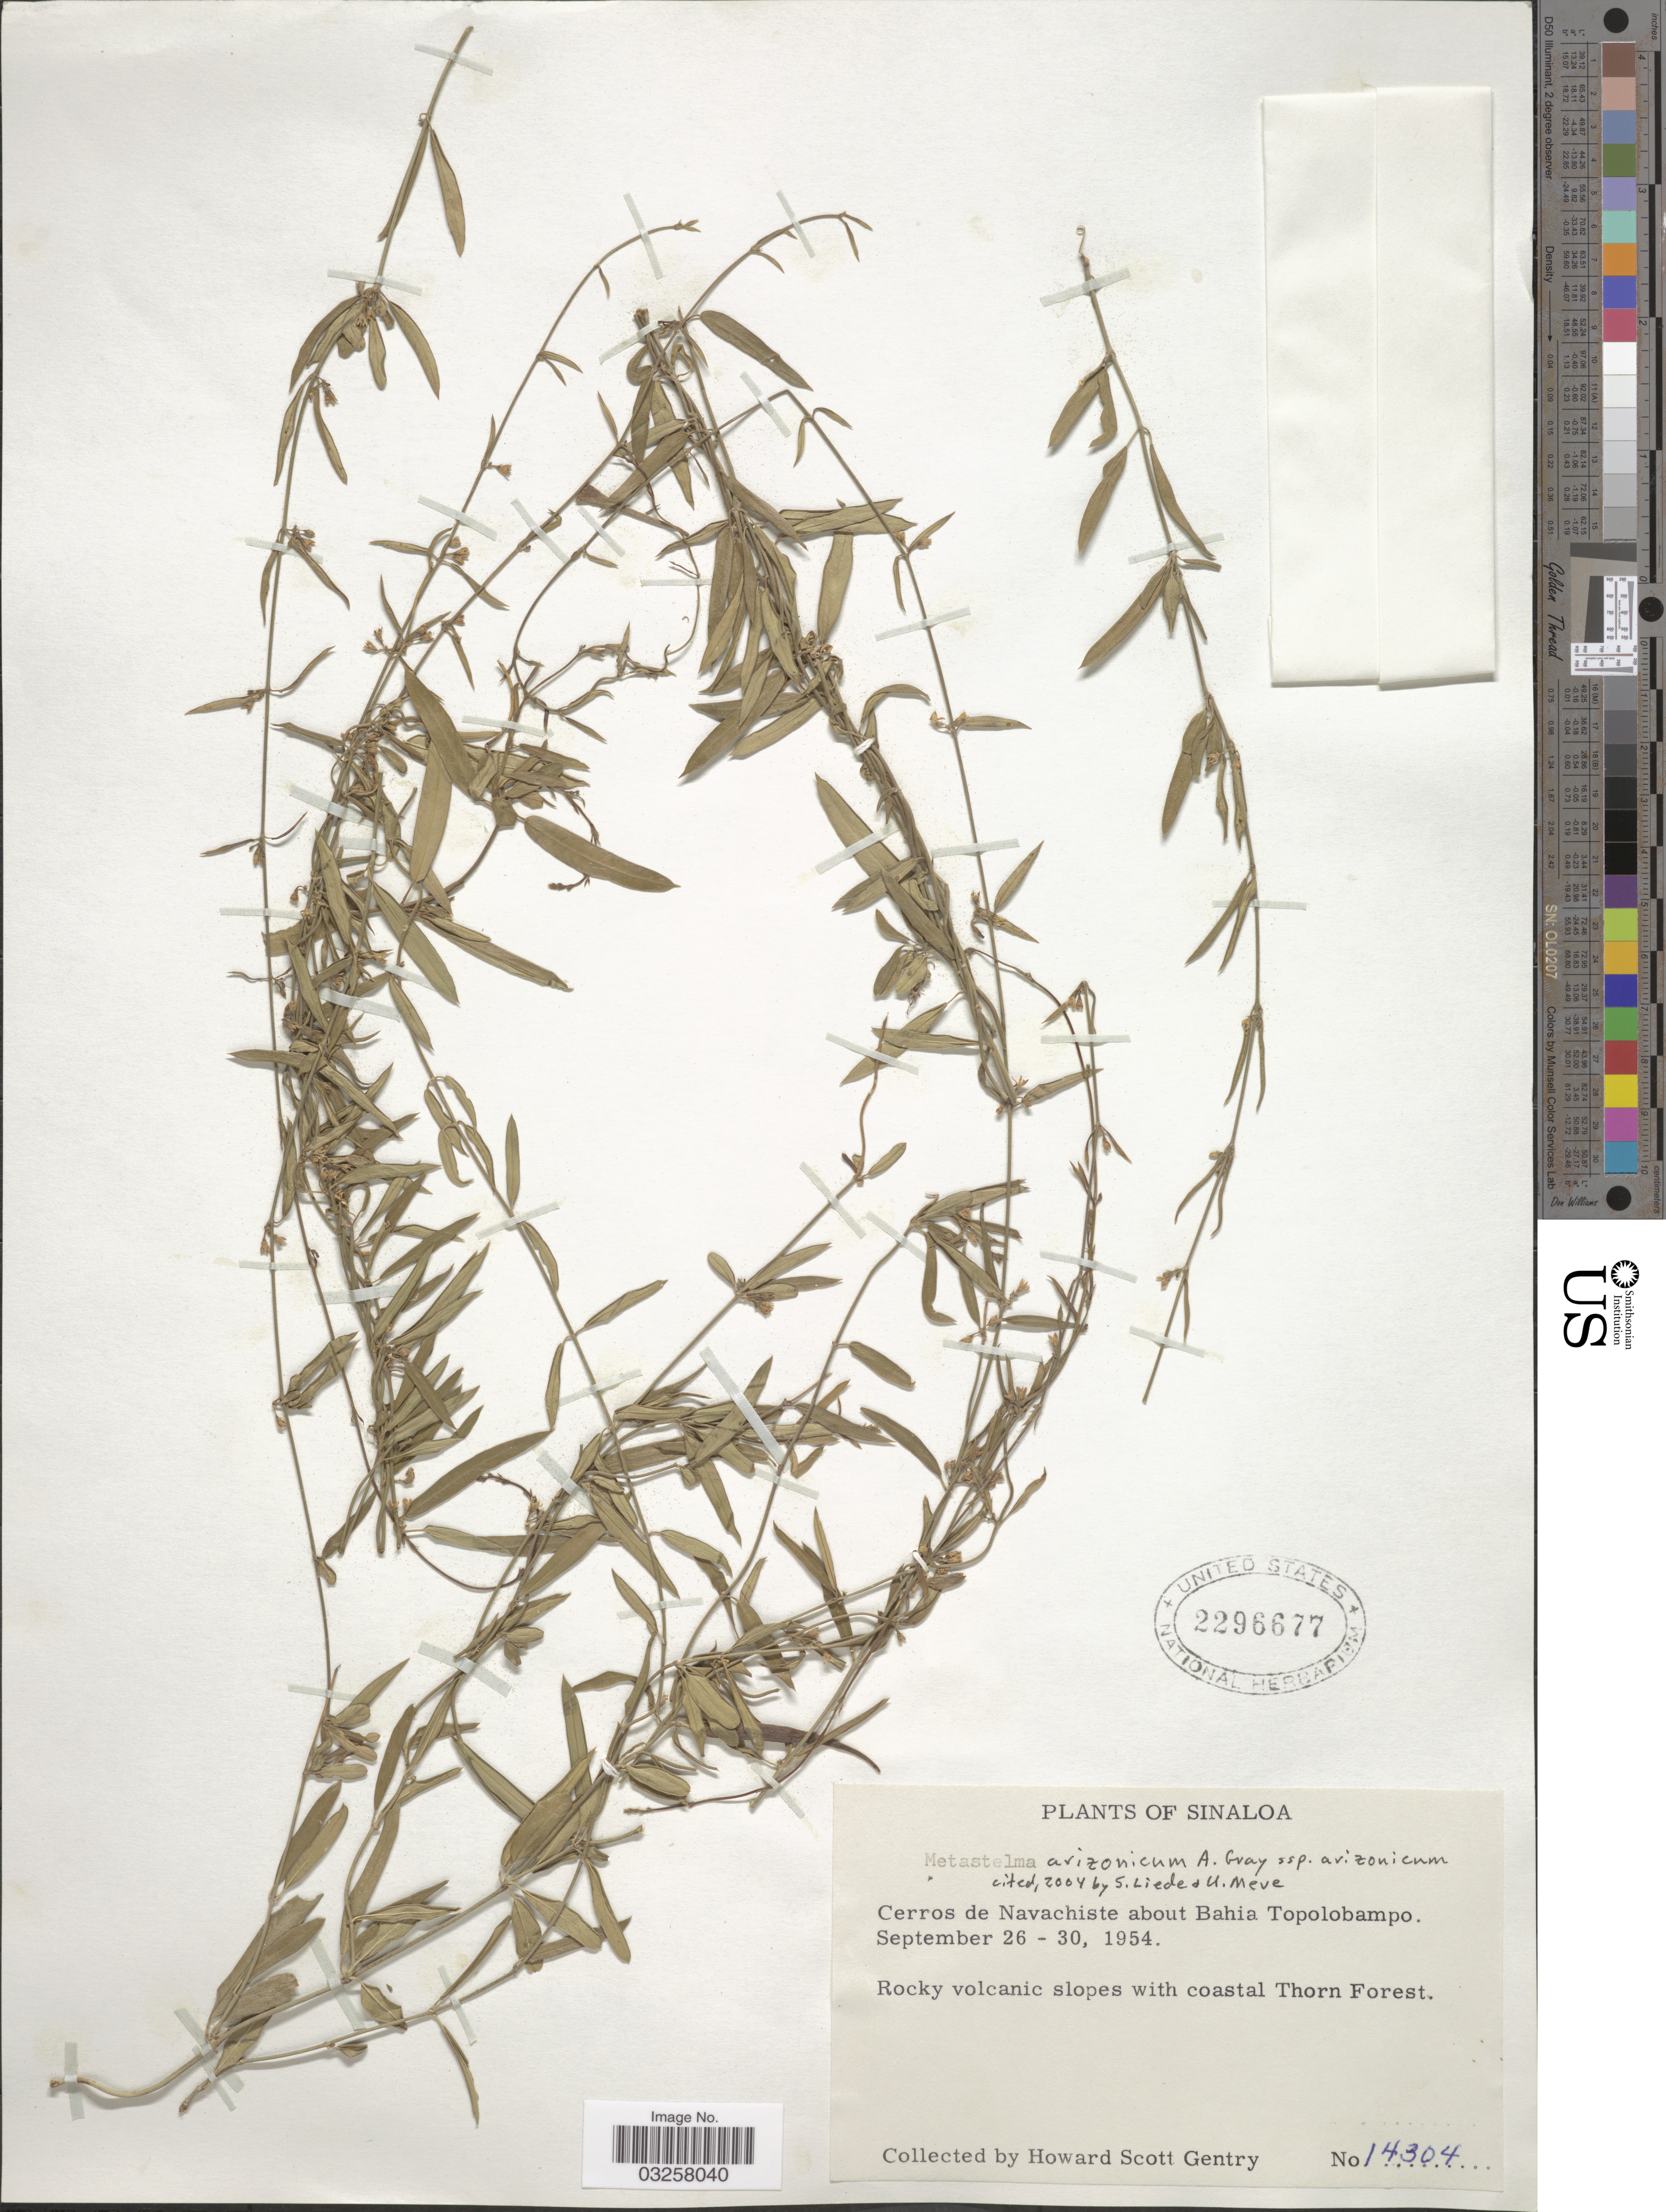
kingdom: Plantae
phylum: Tracheophyta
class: Magnoliopsida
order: Gentianales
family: Apocynaceae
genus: Metastelma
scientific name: Metastelma arizonicum subsp. arizonicum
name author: A. Gray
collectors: H. S. Gentry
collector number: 14304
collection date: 1954-09-26/1954-09-30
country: Mexico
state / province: Sinaloa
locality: Cerros de Navachiste about Bahia Topolobampo.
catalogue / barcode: US 2296677